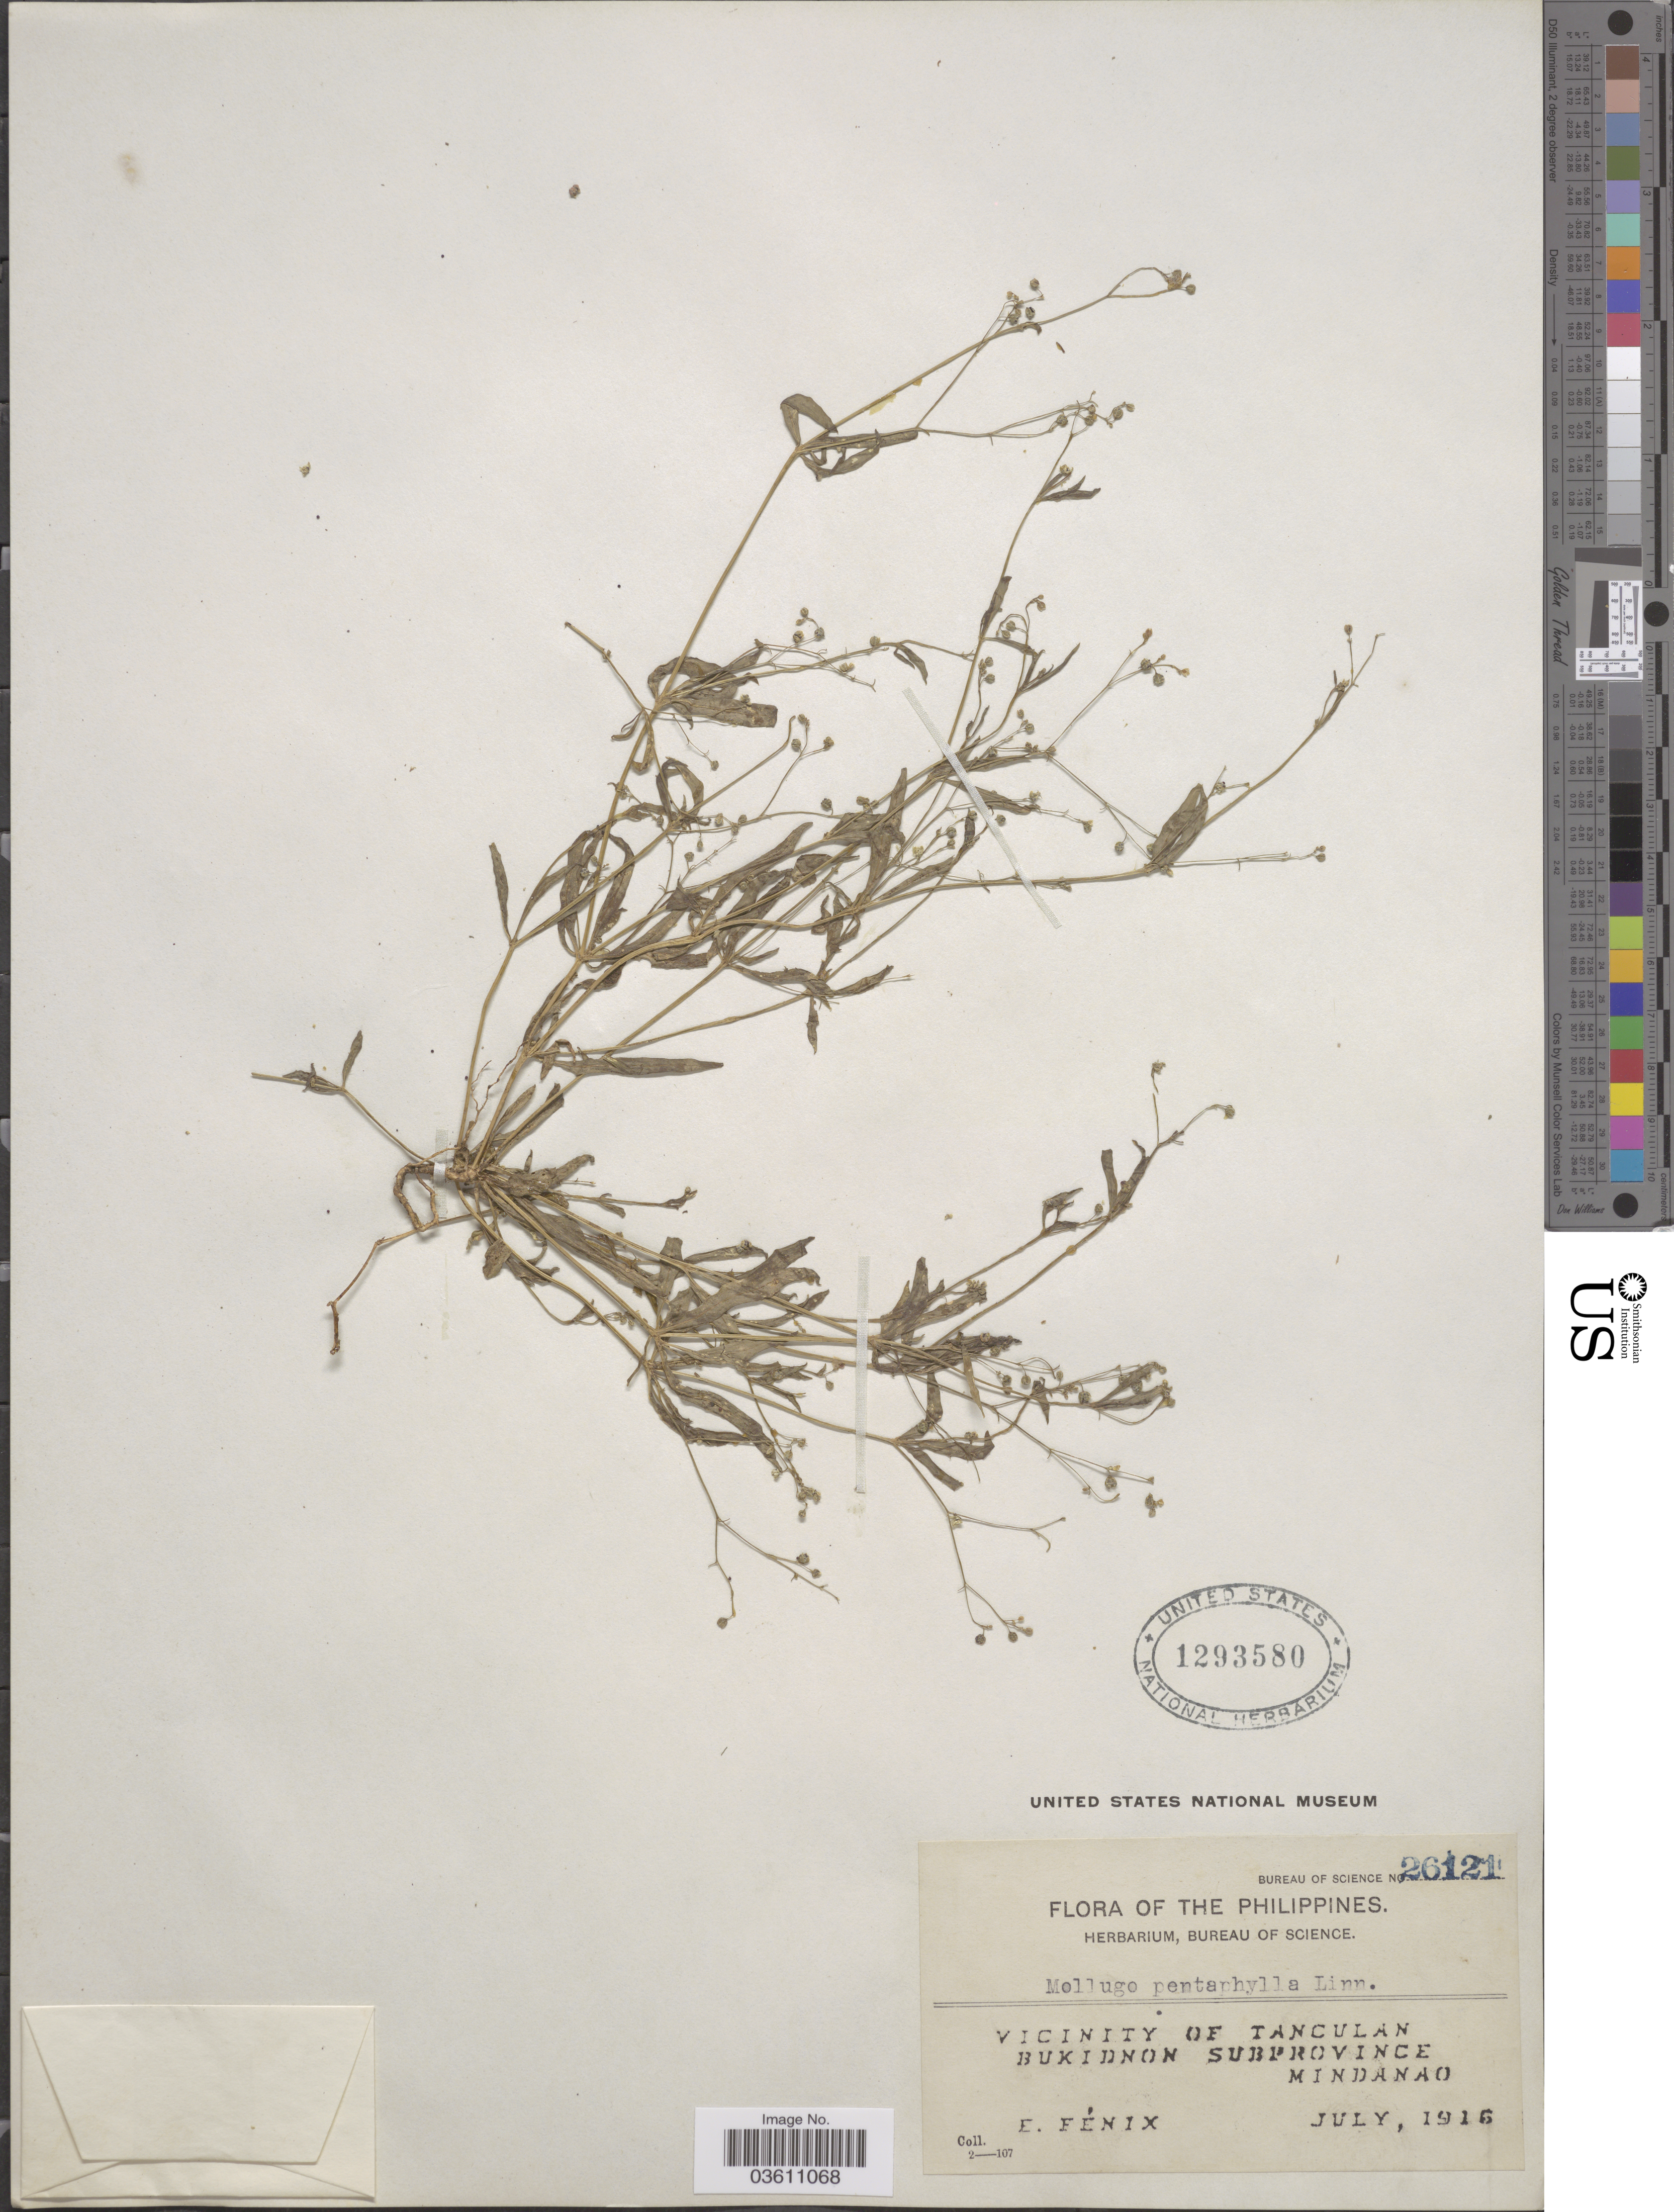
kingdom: Plantae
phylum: Tracheophyta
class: Magnoliopsida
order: Caryophyllales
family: Molluginaceae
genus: Trigastrotheca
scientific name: Trigastrotheca pentaphylla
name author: (L.) Thulin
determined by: Strong, Mark T., (BOT), Smithsonian Institution - National Museum of Natural History (UNITED STATES)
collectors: E. Fénix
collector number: Bureau of Science 26121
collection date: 1916-07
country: Philippines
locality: Vicinity of Tanculan. Bukidnon Subprovince. Mindanao.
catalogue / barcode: US 1293580